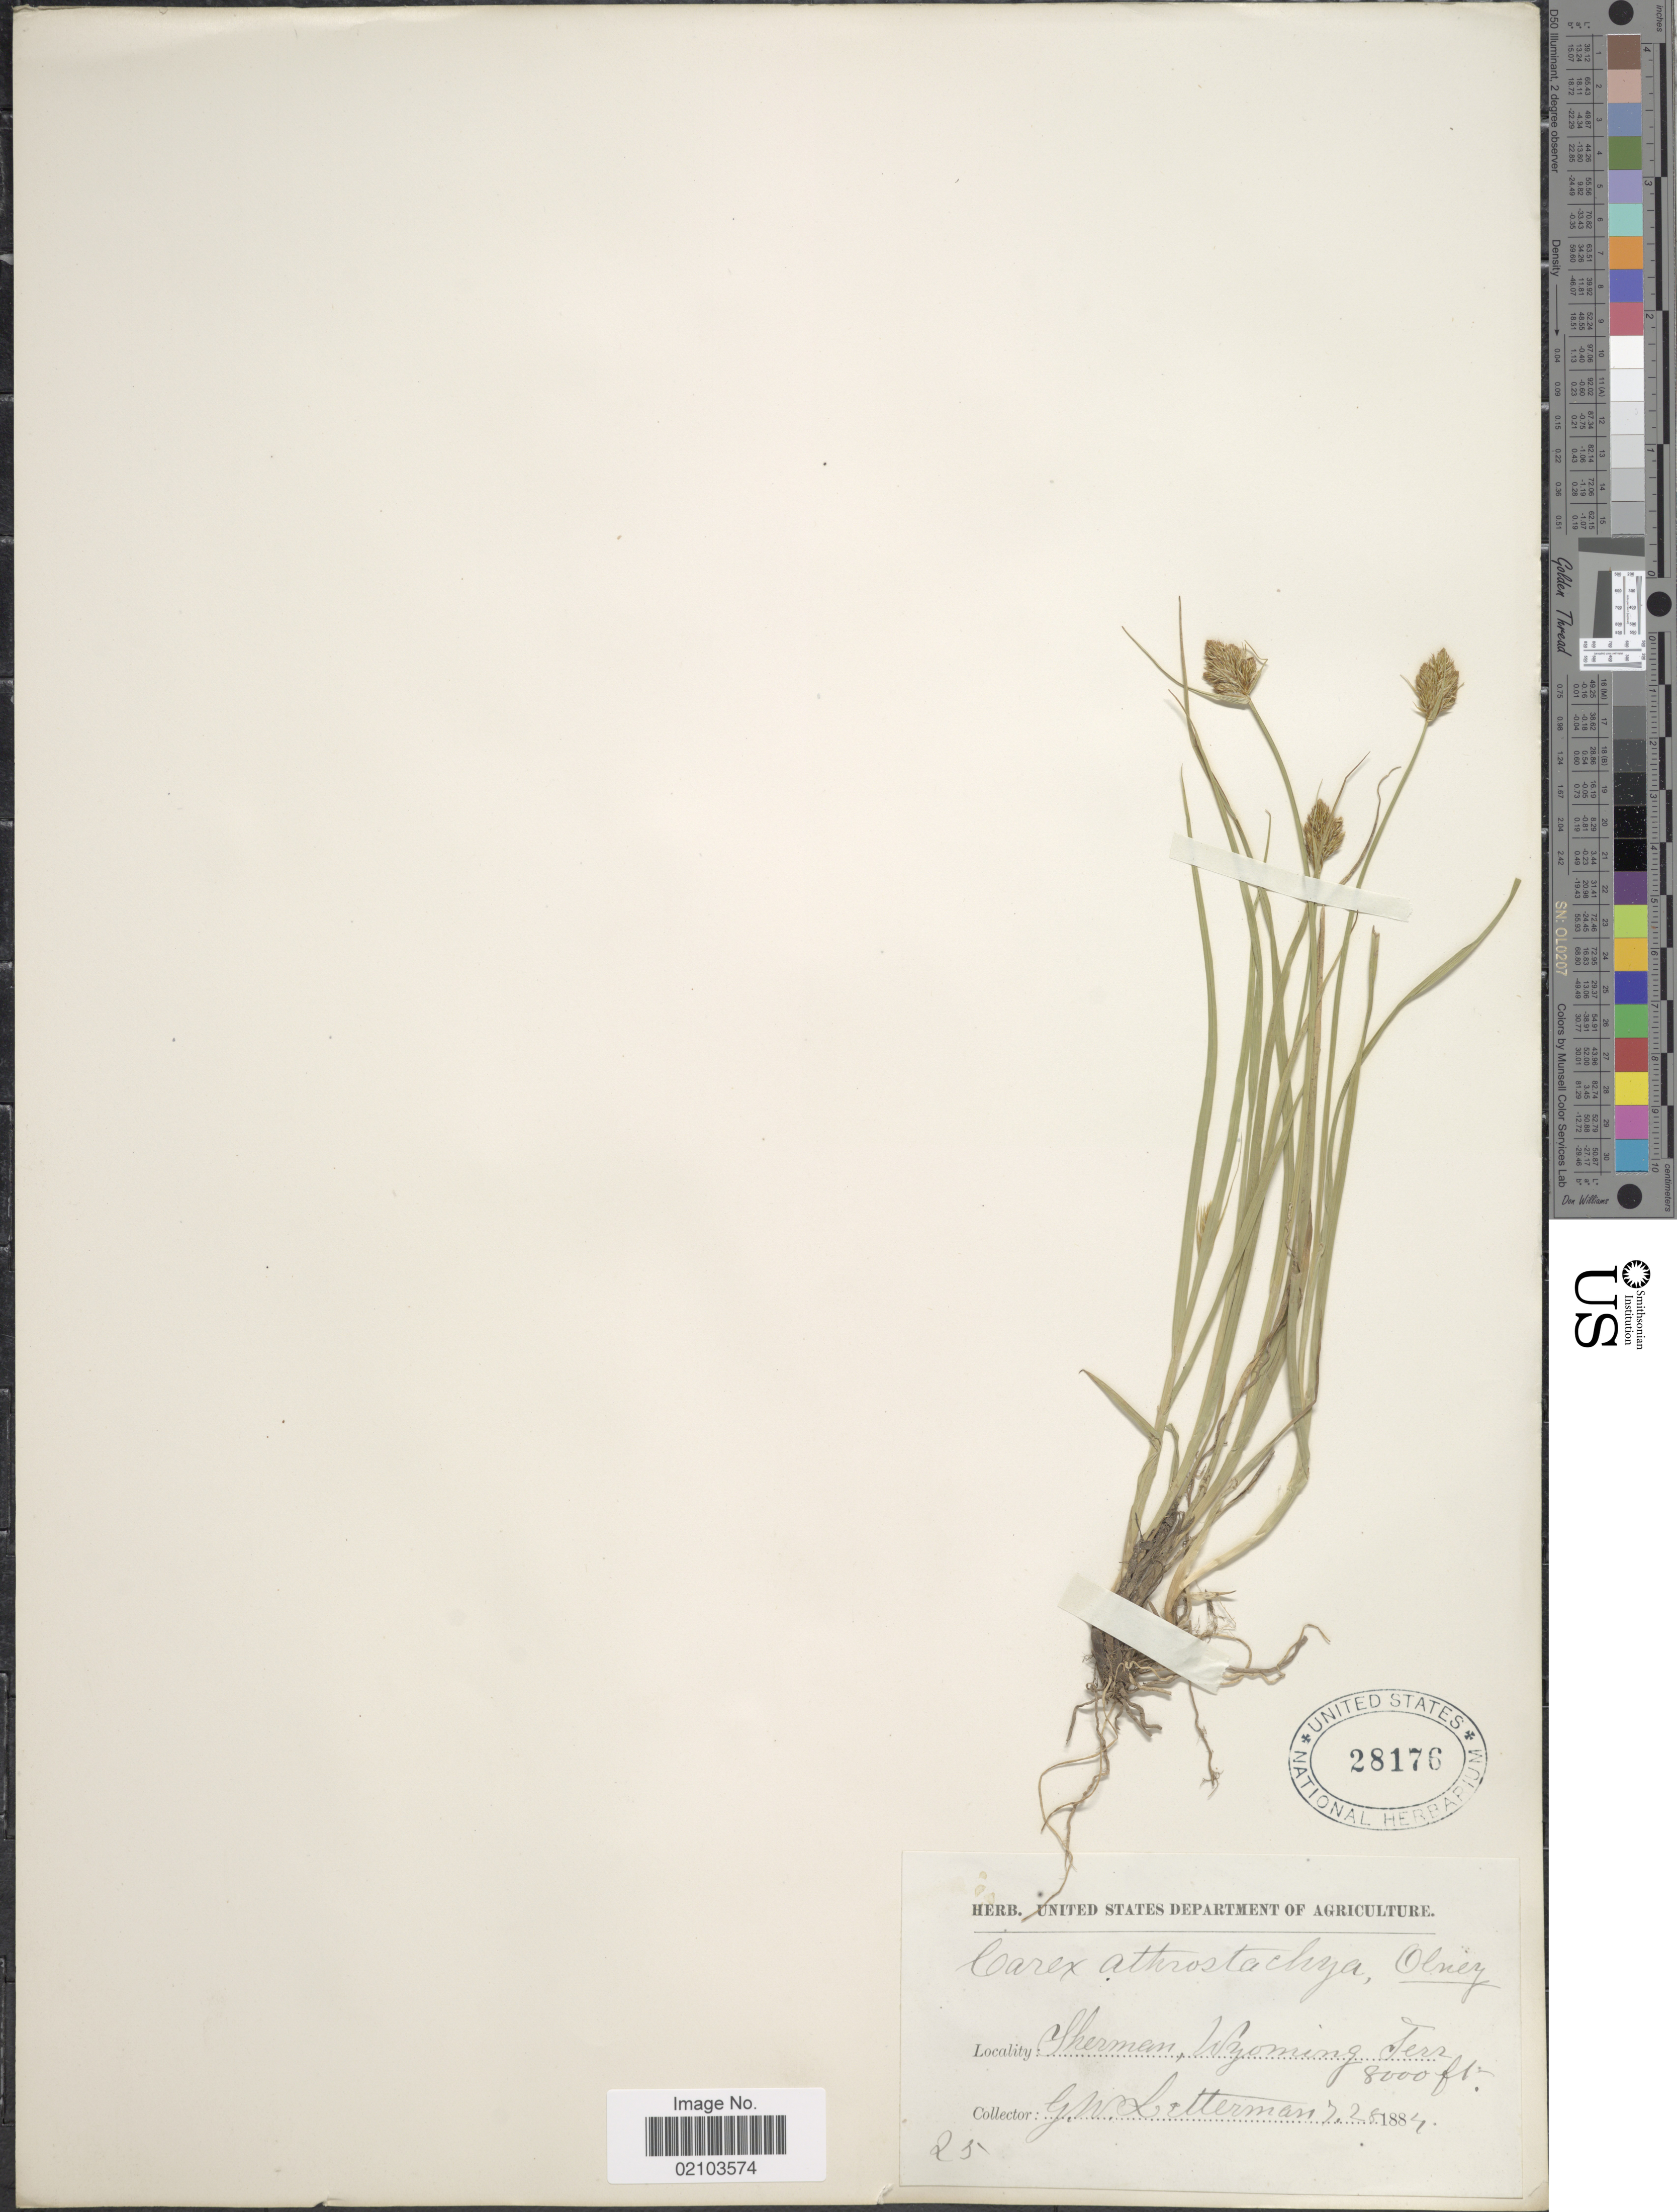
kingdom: Plantae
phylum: Tracheophyta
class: Liliopsida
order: Poales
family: Cyperaceae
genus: Carex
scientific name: Carex athrostachya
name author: Olney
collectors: G. W. Letterman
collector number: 25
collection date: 1884-07-28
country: United States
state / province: Wyoming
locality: Sherman. Wyoming Terr.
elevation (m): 2438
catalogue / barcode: US 28176